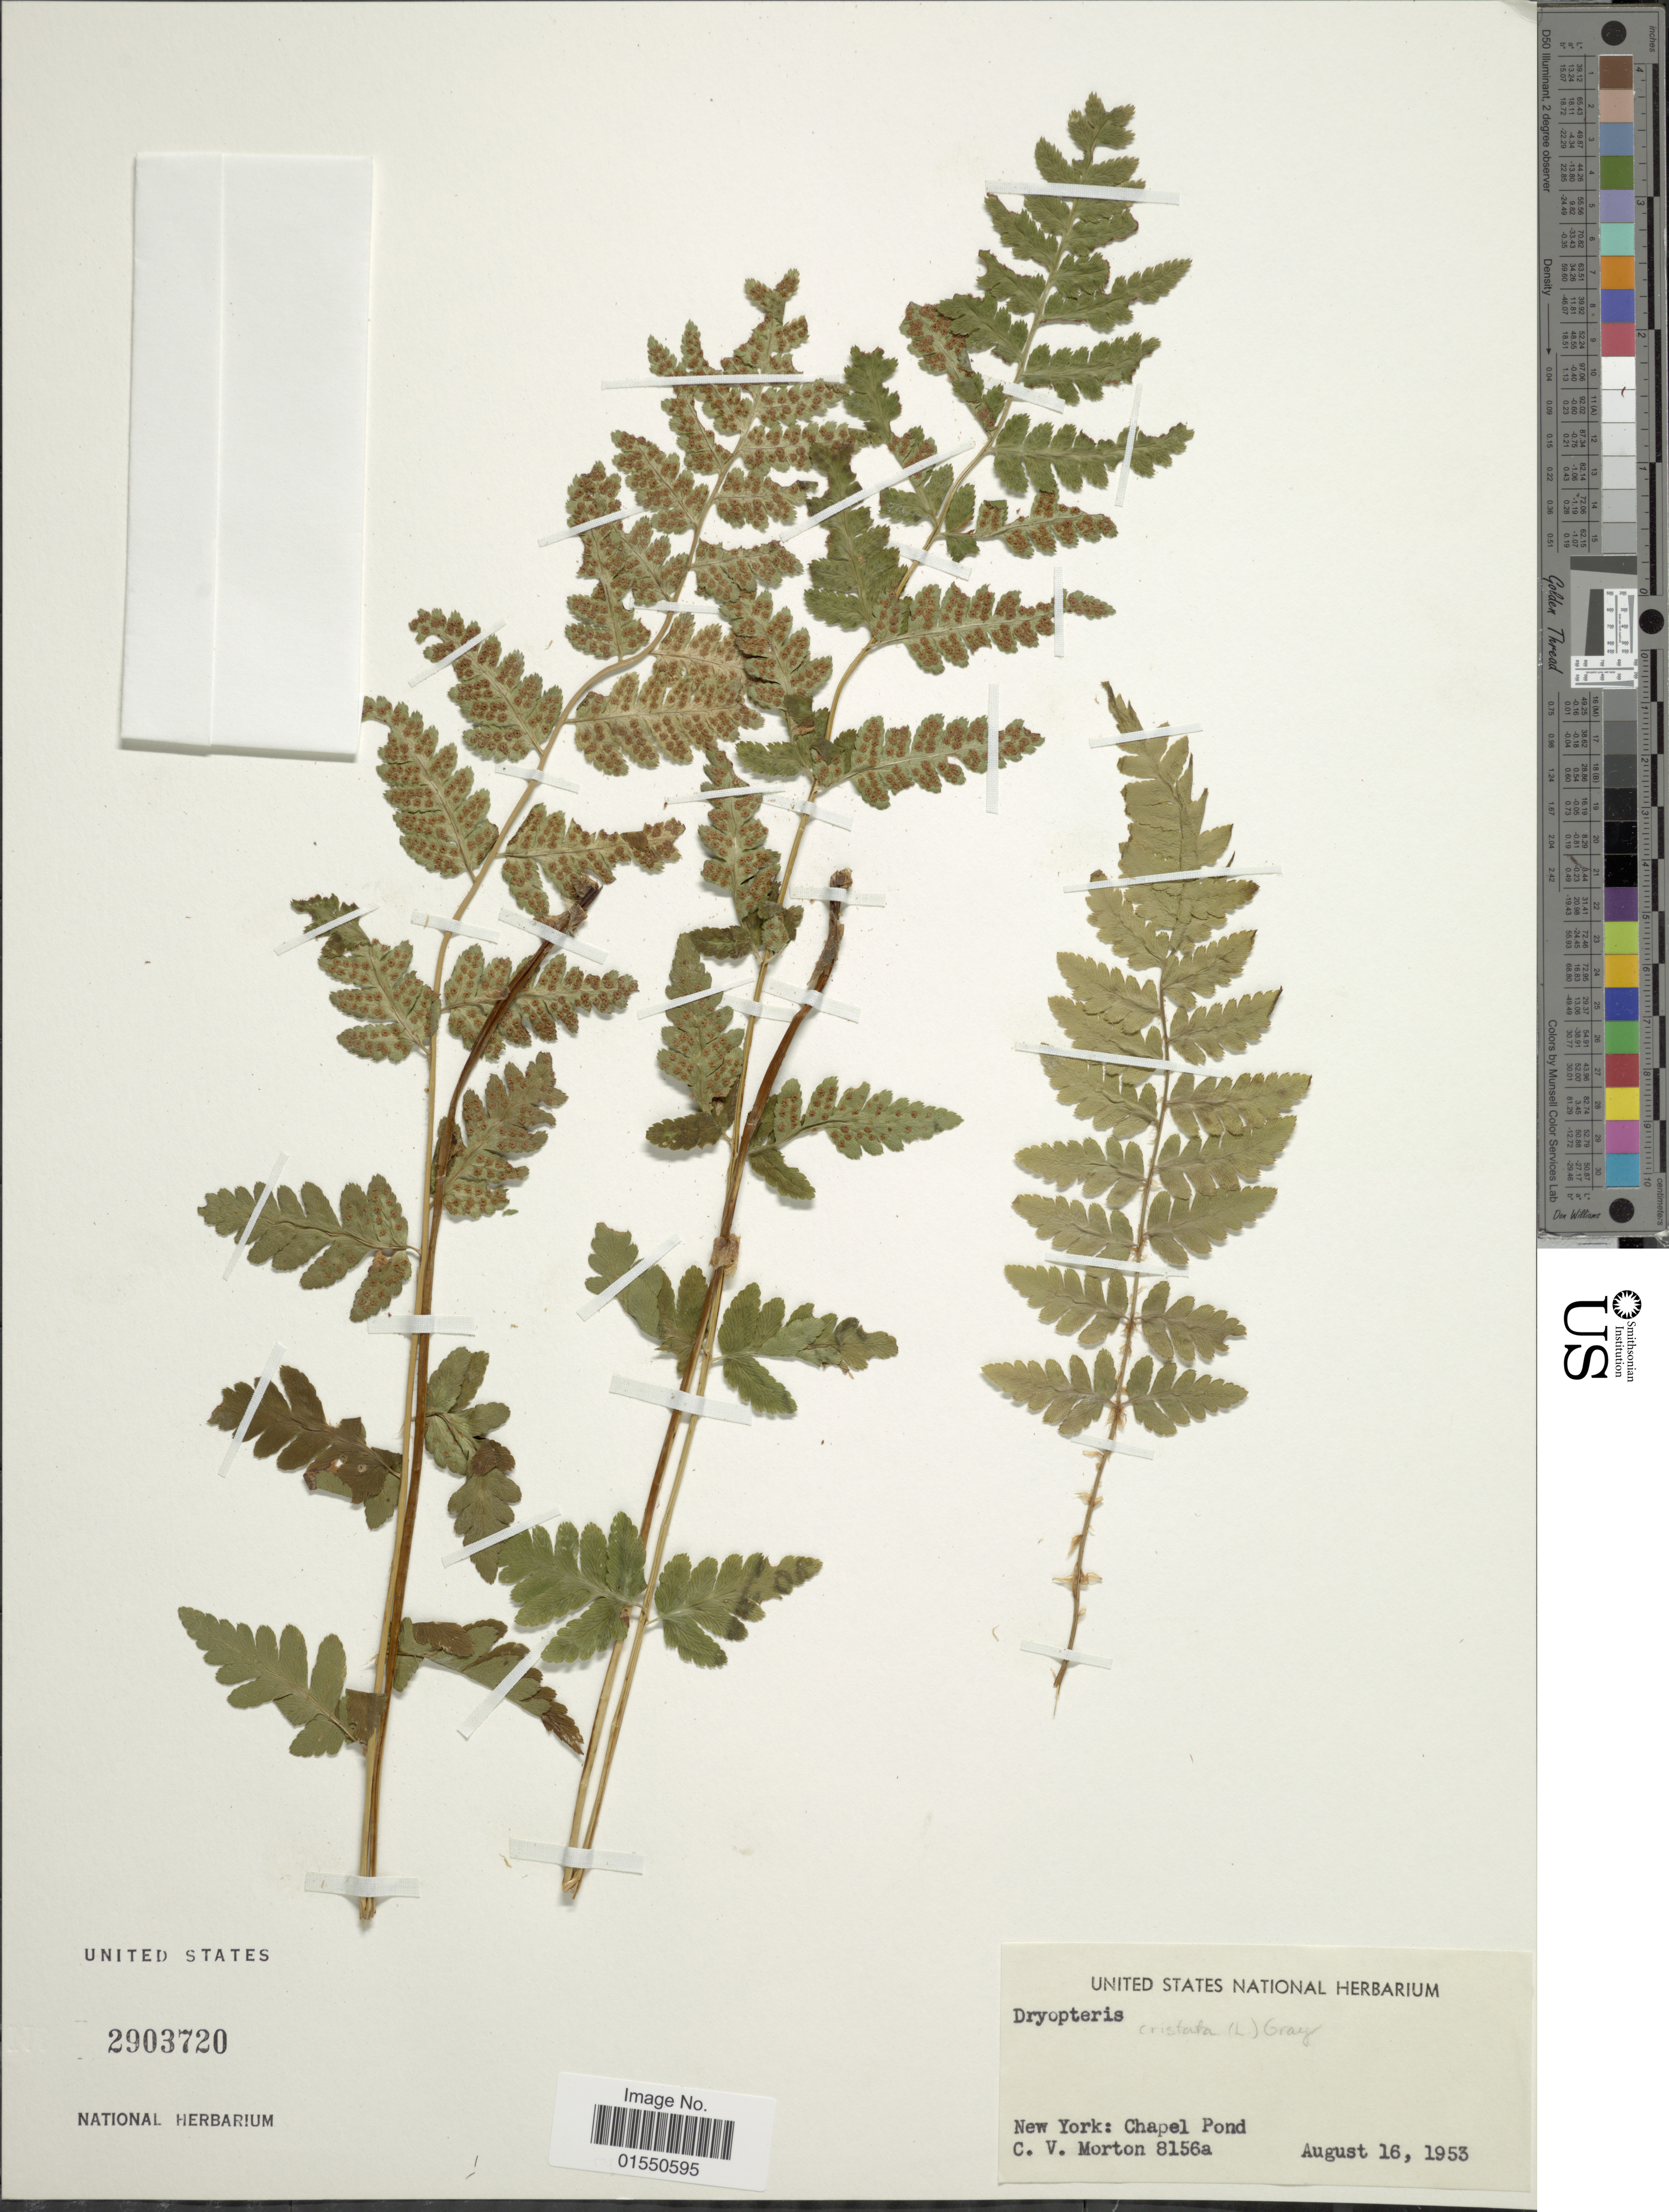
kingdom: Plantae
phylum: Tracheophyta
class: Polypodiopsida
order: Polypodiales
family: Dryopteridaceae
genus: Dryopteris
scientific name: Dryopteris cristata var. spinulosa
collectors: C. V. Morton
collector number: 8156a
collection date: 1953-08-16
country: United States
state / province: New York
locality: Chapel Pond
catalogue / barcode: US 2903720